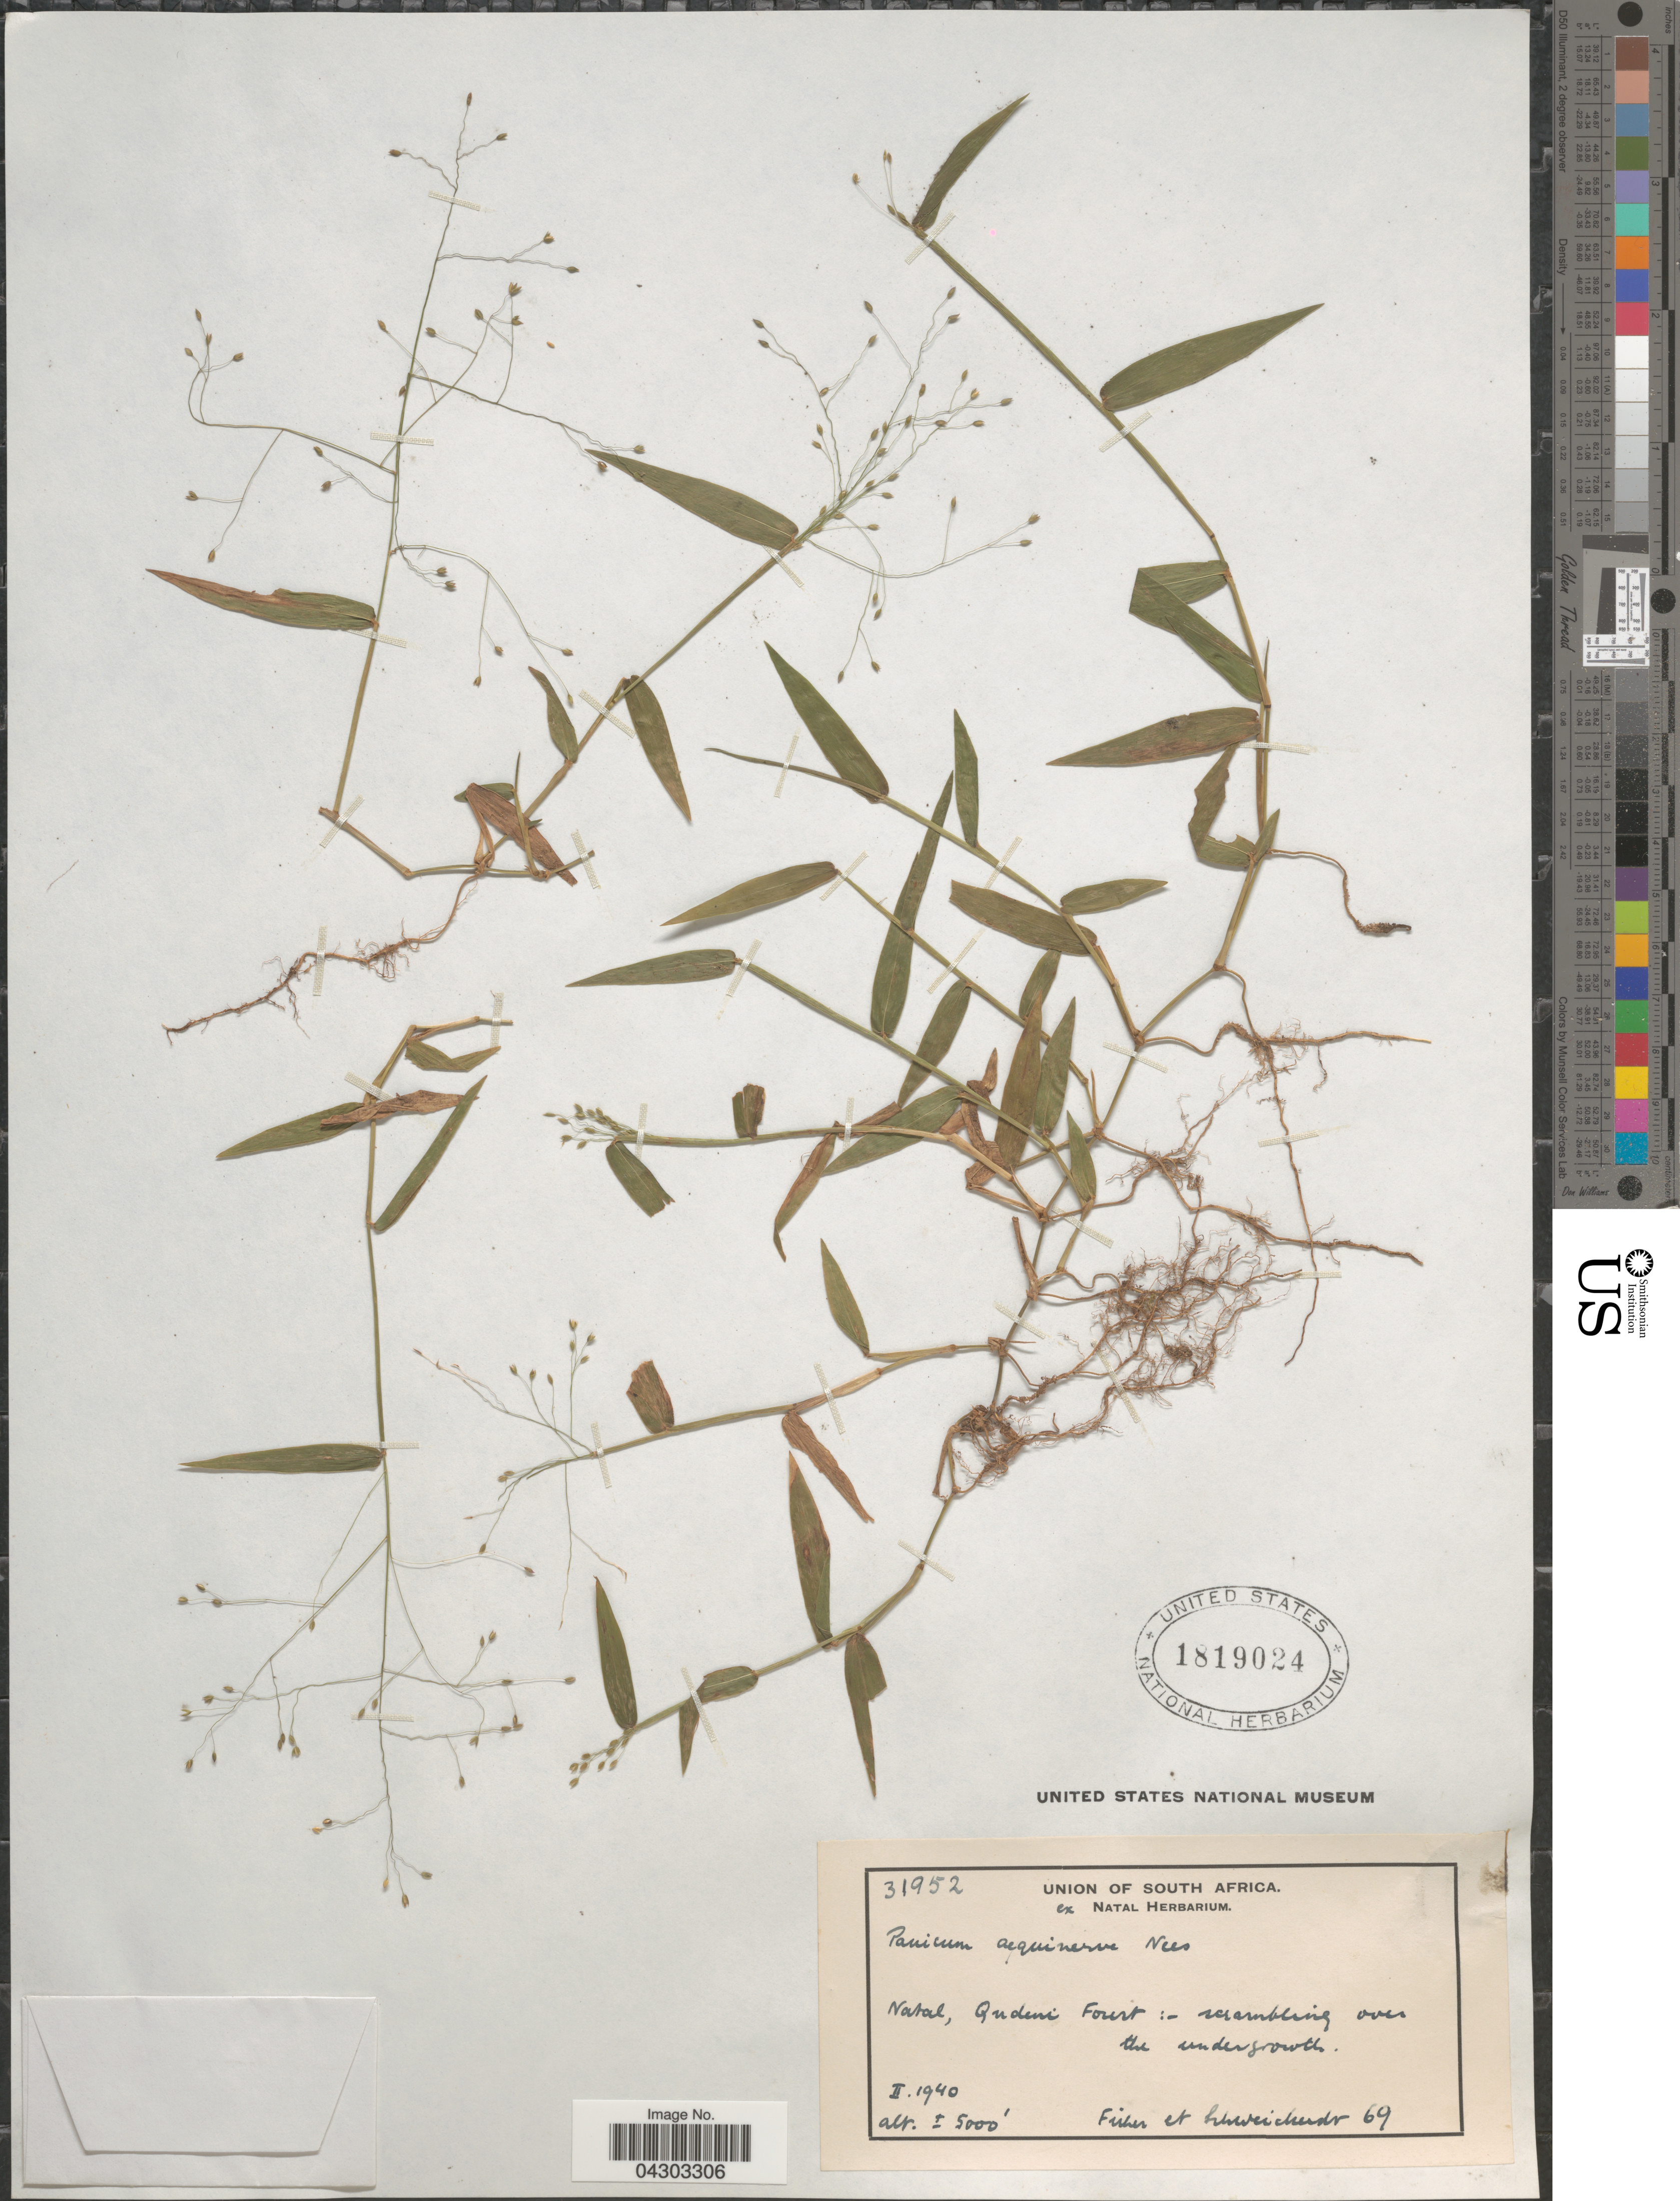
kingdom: Plantae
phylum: Tracheophyta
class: Liliopsida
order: Poales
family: Poaceae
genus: Panicum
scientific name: Panicum aequinerve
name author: Nees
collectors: -- Fisher & -. Schweickerdt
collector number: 69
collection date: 1940-02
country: South Africa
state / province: KwaZulu-Natal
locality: Union of South Africa. Natal, Qudeni Forest Reserve.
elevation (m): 1524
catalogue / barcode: US 1819024